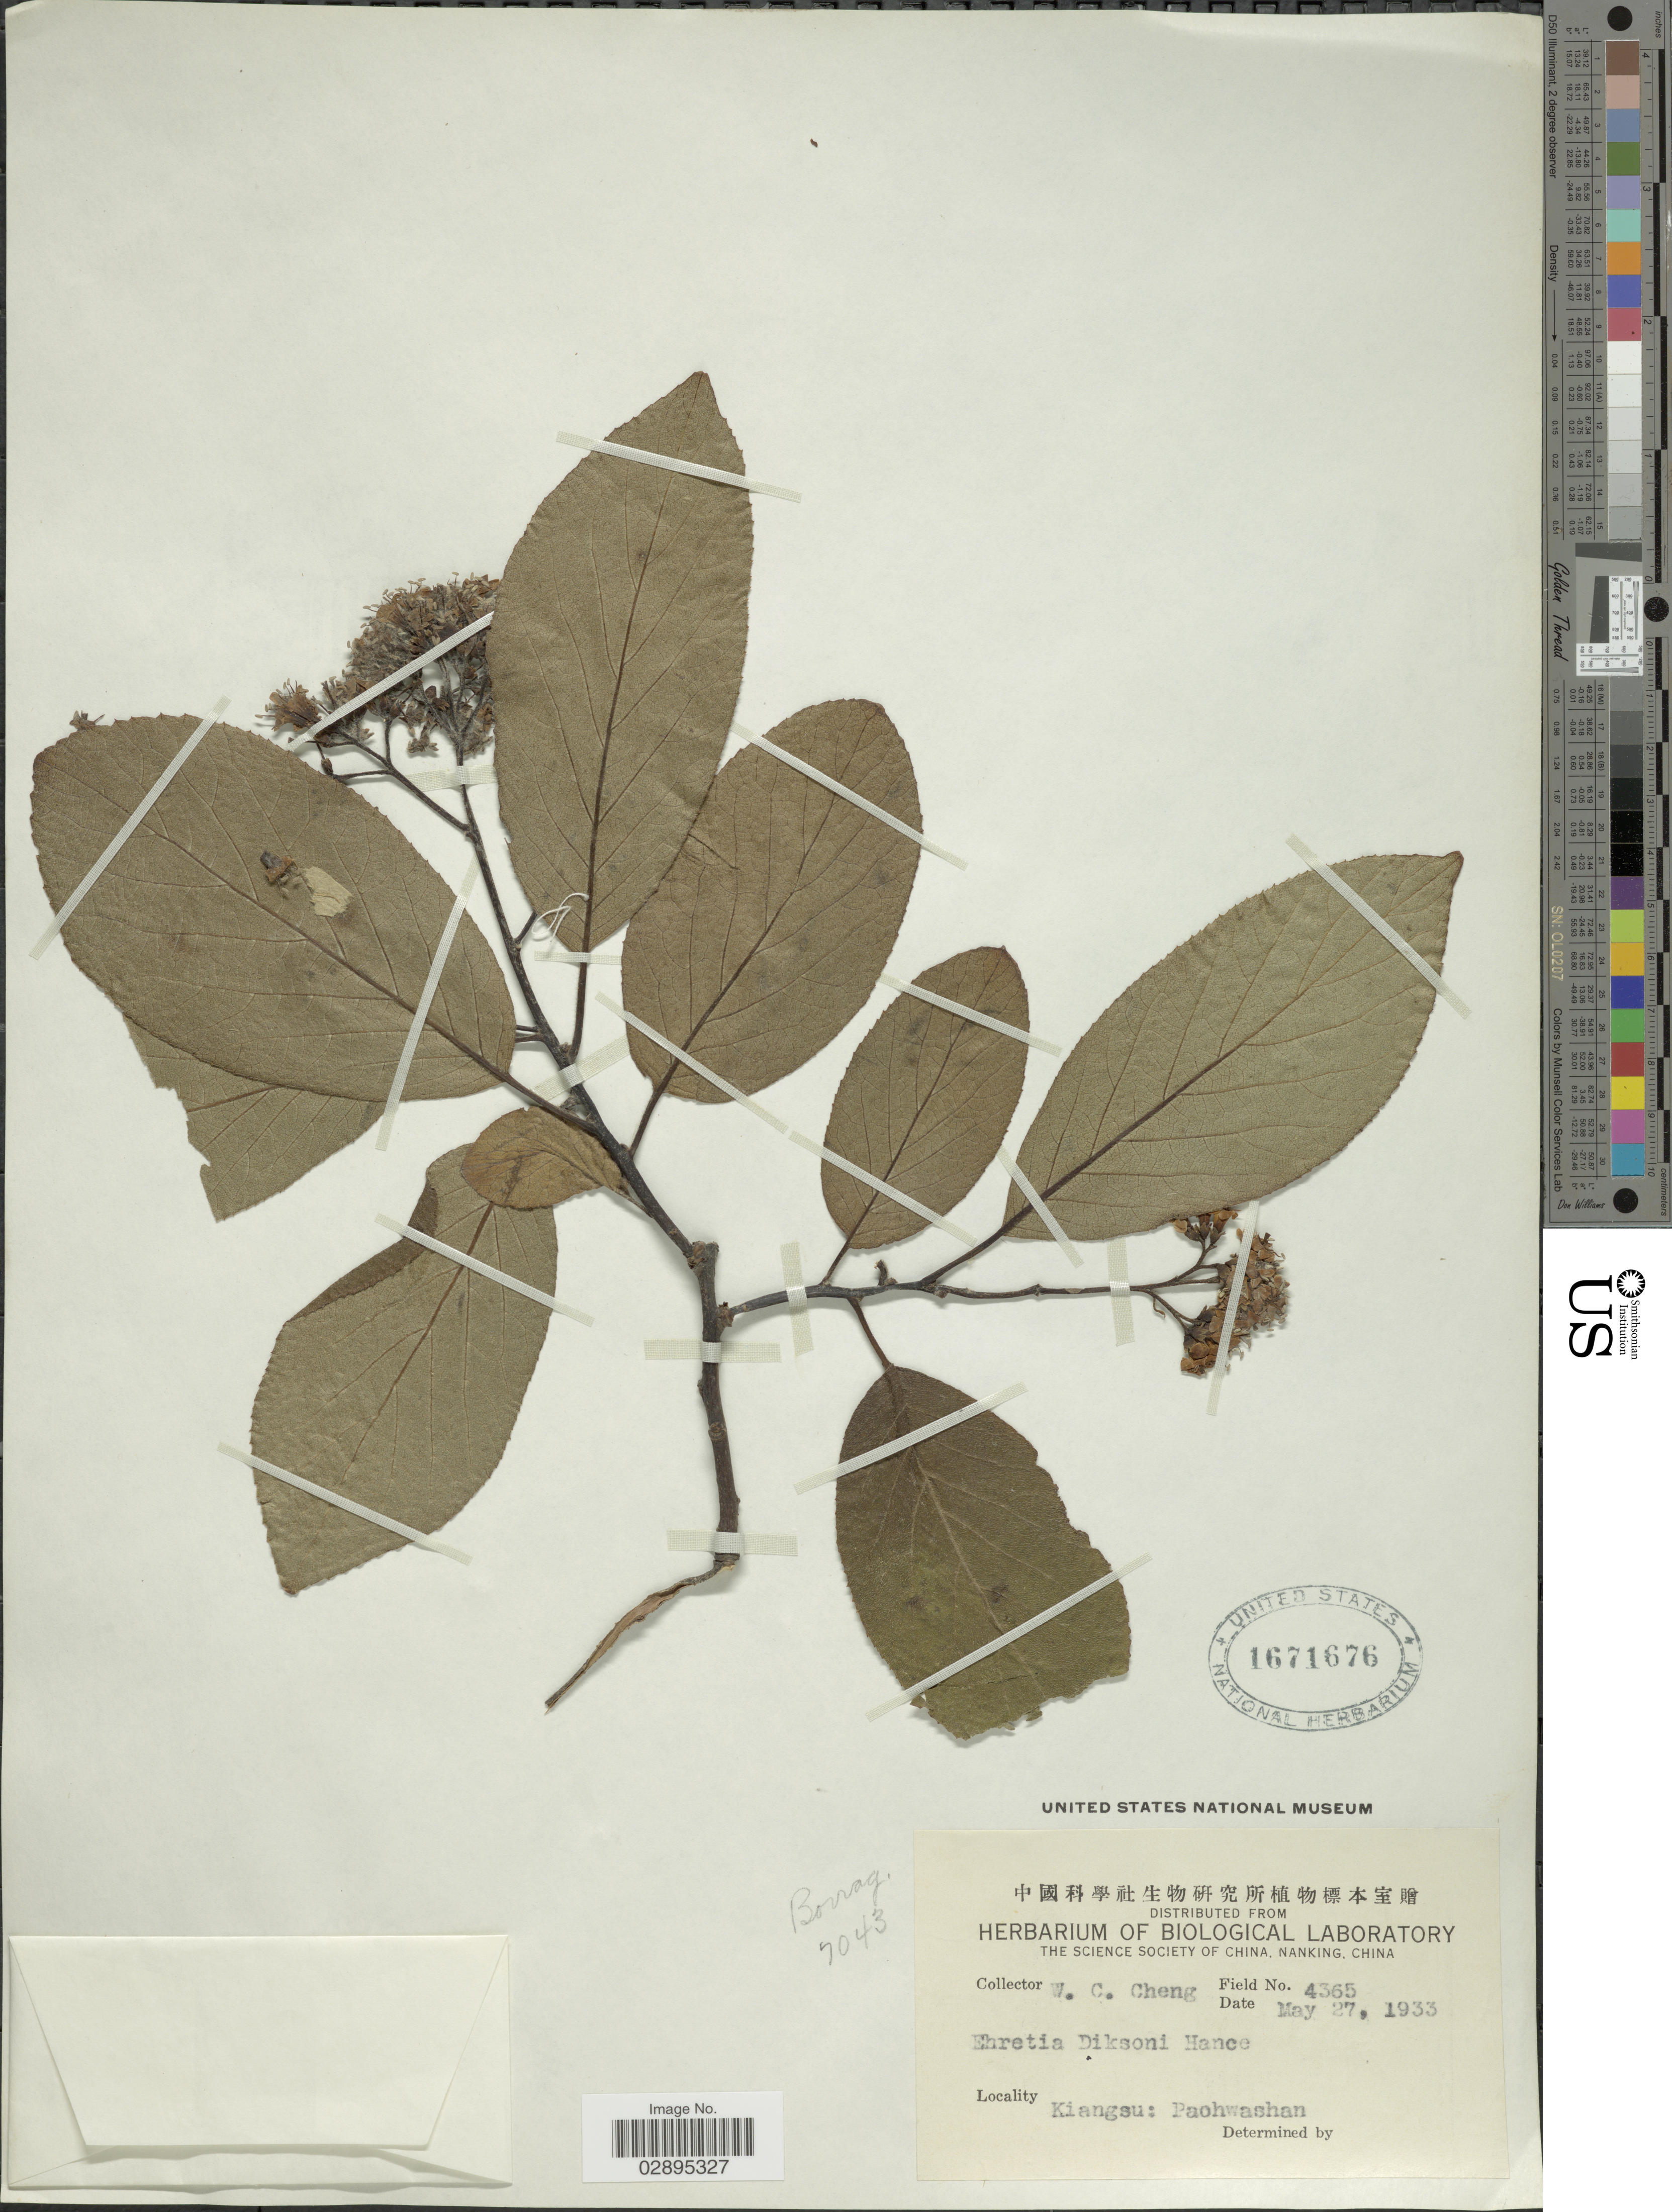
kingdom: Plantae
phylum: Tracheophyta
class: Magnoliopsida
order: Boraginales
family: Ehretiaceae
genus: Ehretia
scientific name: Ehretia dicksonii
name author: Hance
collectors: W. C. Cheng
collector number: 4365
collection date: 1933-05-27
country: China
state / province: Jiangsu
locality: Kiangsu: Paohwashan.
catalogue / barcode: US 1671676